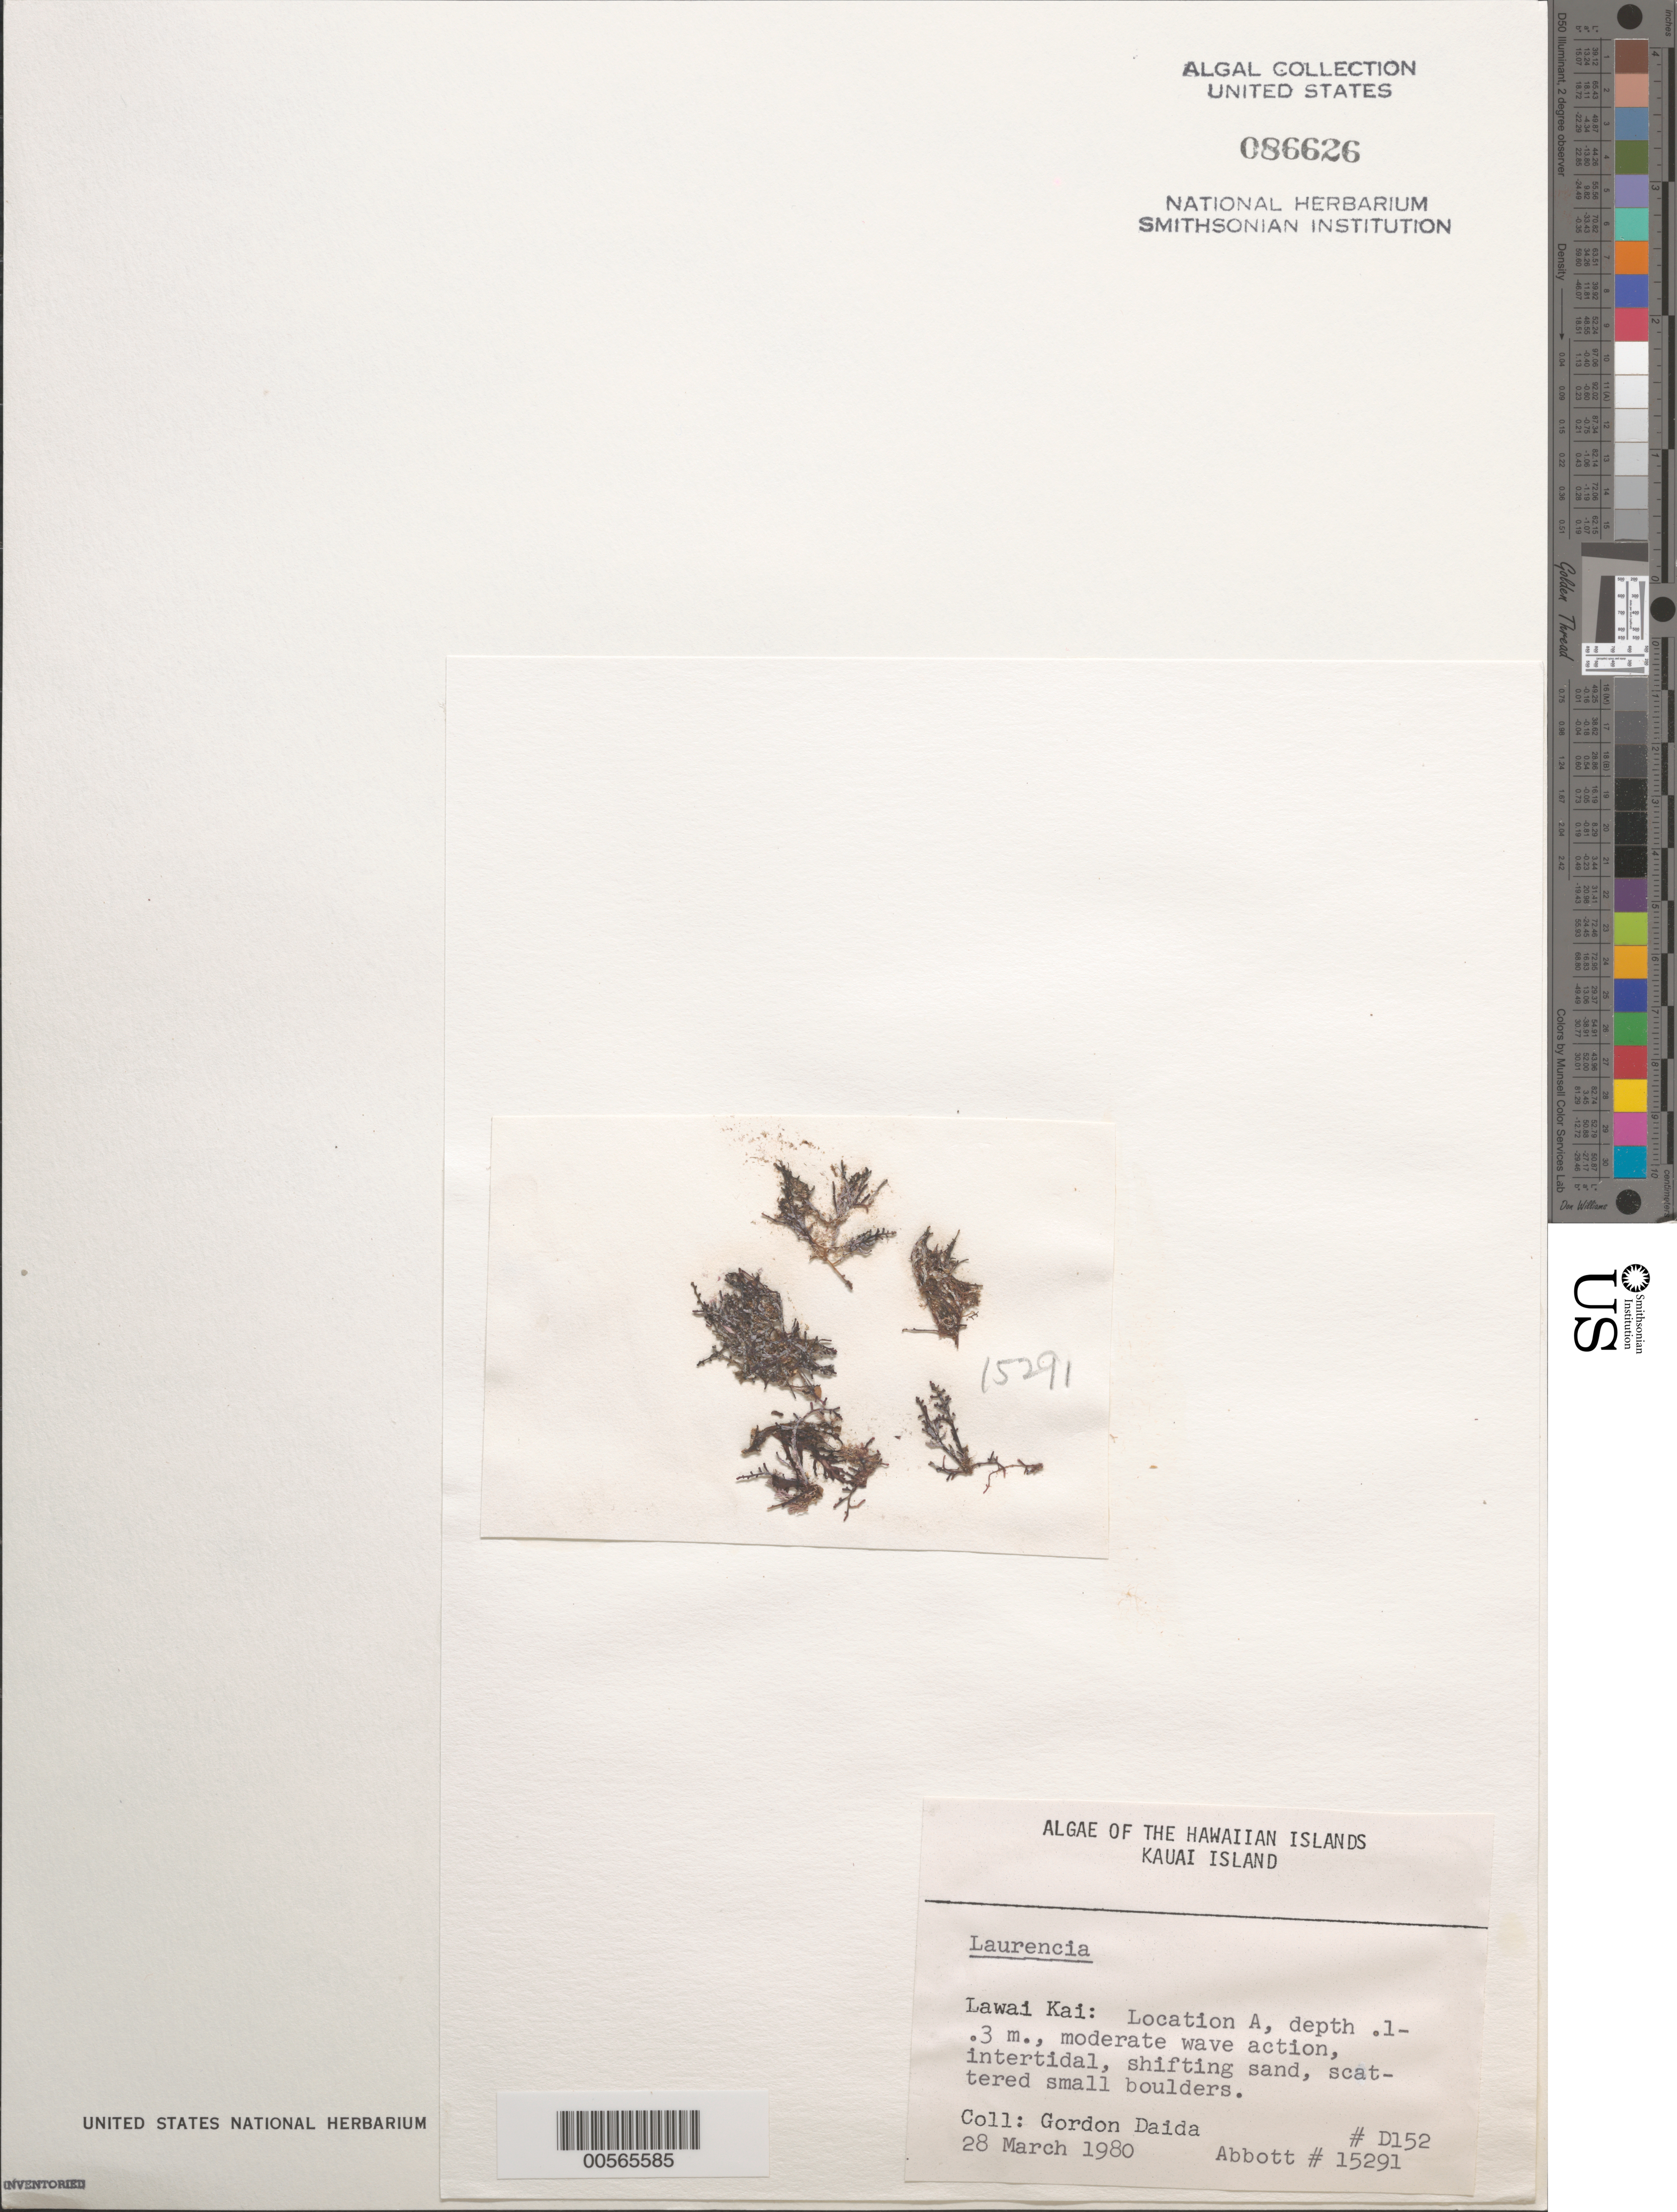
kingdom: Plantae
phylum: Rhodophyta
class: Florideophyceae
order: Ceramiales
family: Rhodomelaceae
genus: Laurencia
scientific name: Laurencia sp.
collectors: G. Daida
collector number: D152 & IAA 15291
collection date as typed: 28 Mar 1980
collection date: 1980-03-28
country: United States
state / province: Hawaii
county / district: Kauai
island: Kaua'i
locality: Lawai Kai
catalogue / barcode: US 86626